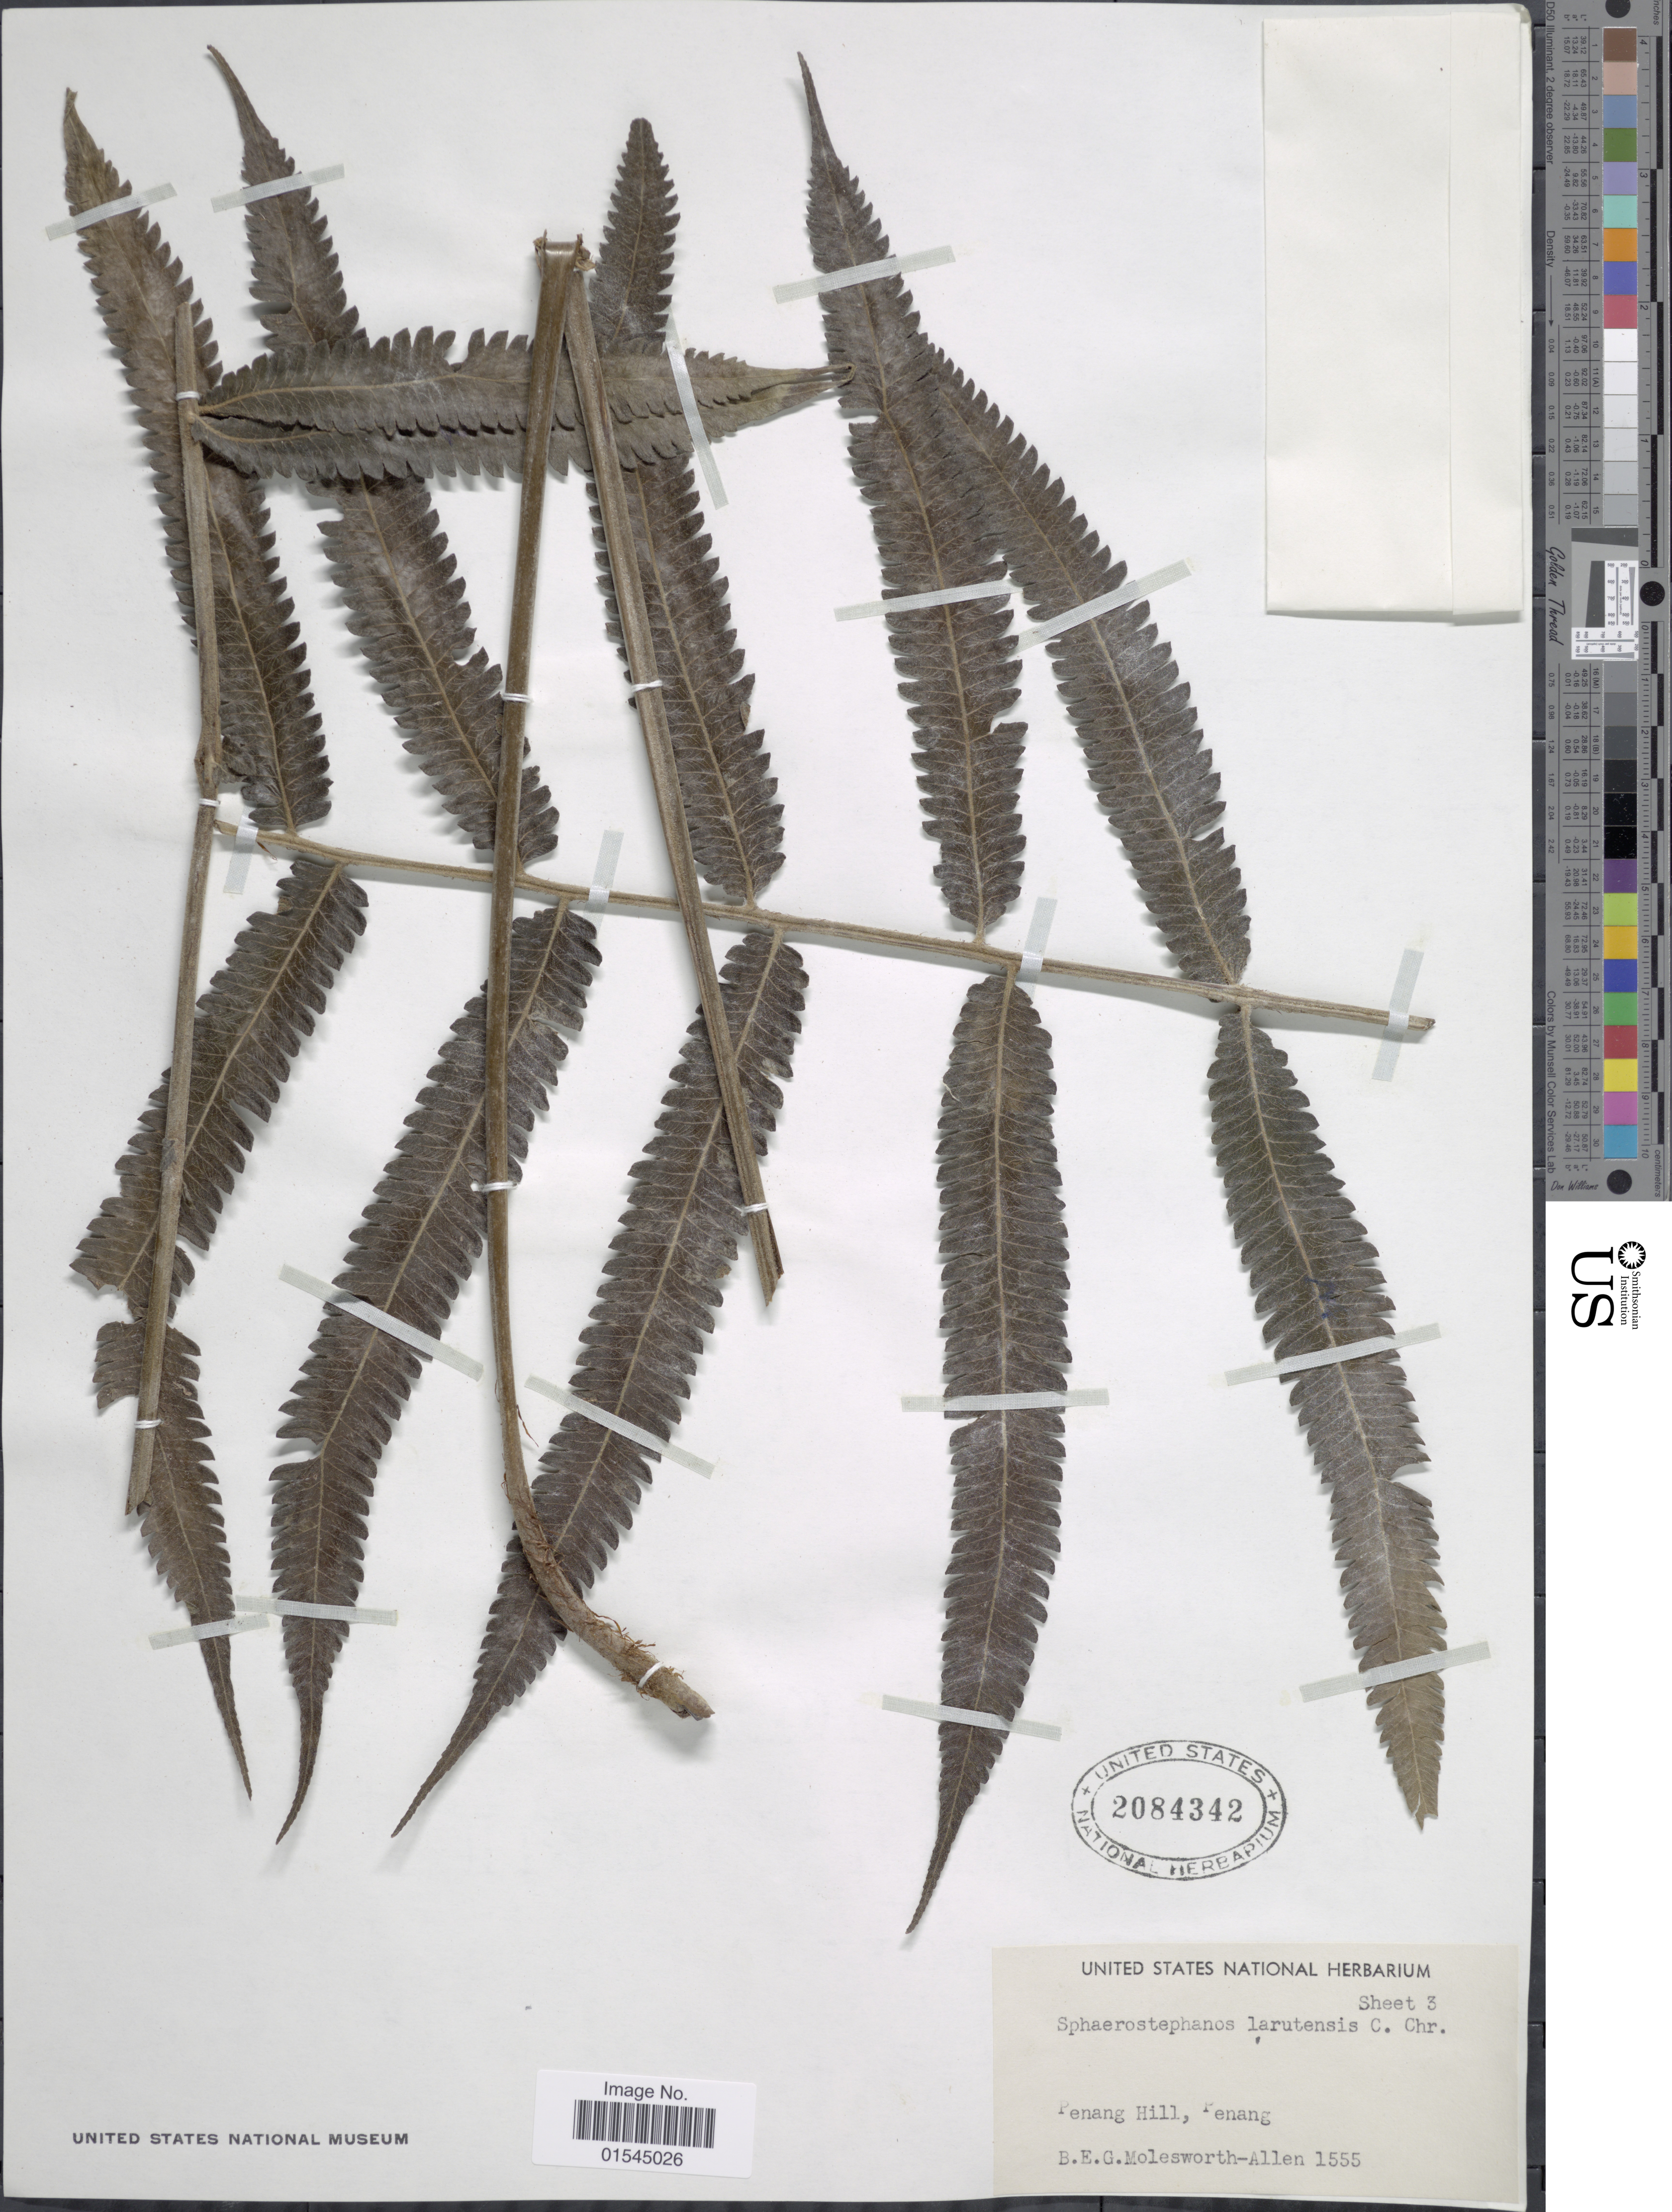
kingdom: Plantae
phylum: Tracheophyta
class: Polypodiopsida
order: Polypodiales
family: Thelypteridaceae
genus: Sphaerostephanos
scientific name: Sphaerostephanos larutensis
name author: (Bedd.) C. Chr.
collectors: B. E. G. Molesworth-Allen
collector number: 1555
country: Malaysia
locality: Penang Hill, Penang.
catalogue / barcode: US 2084342